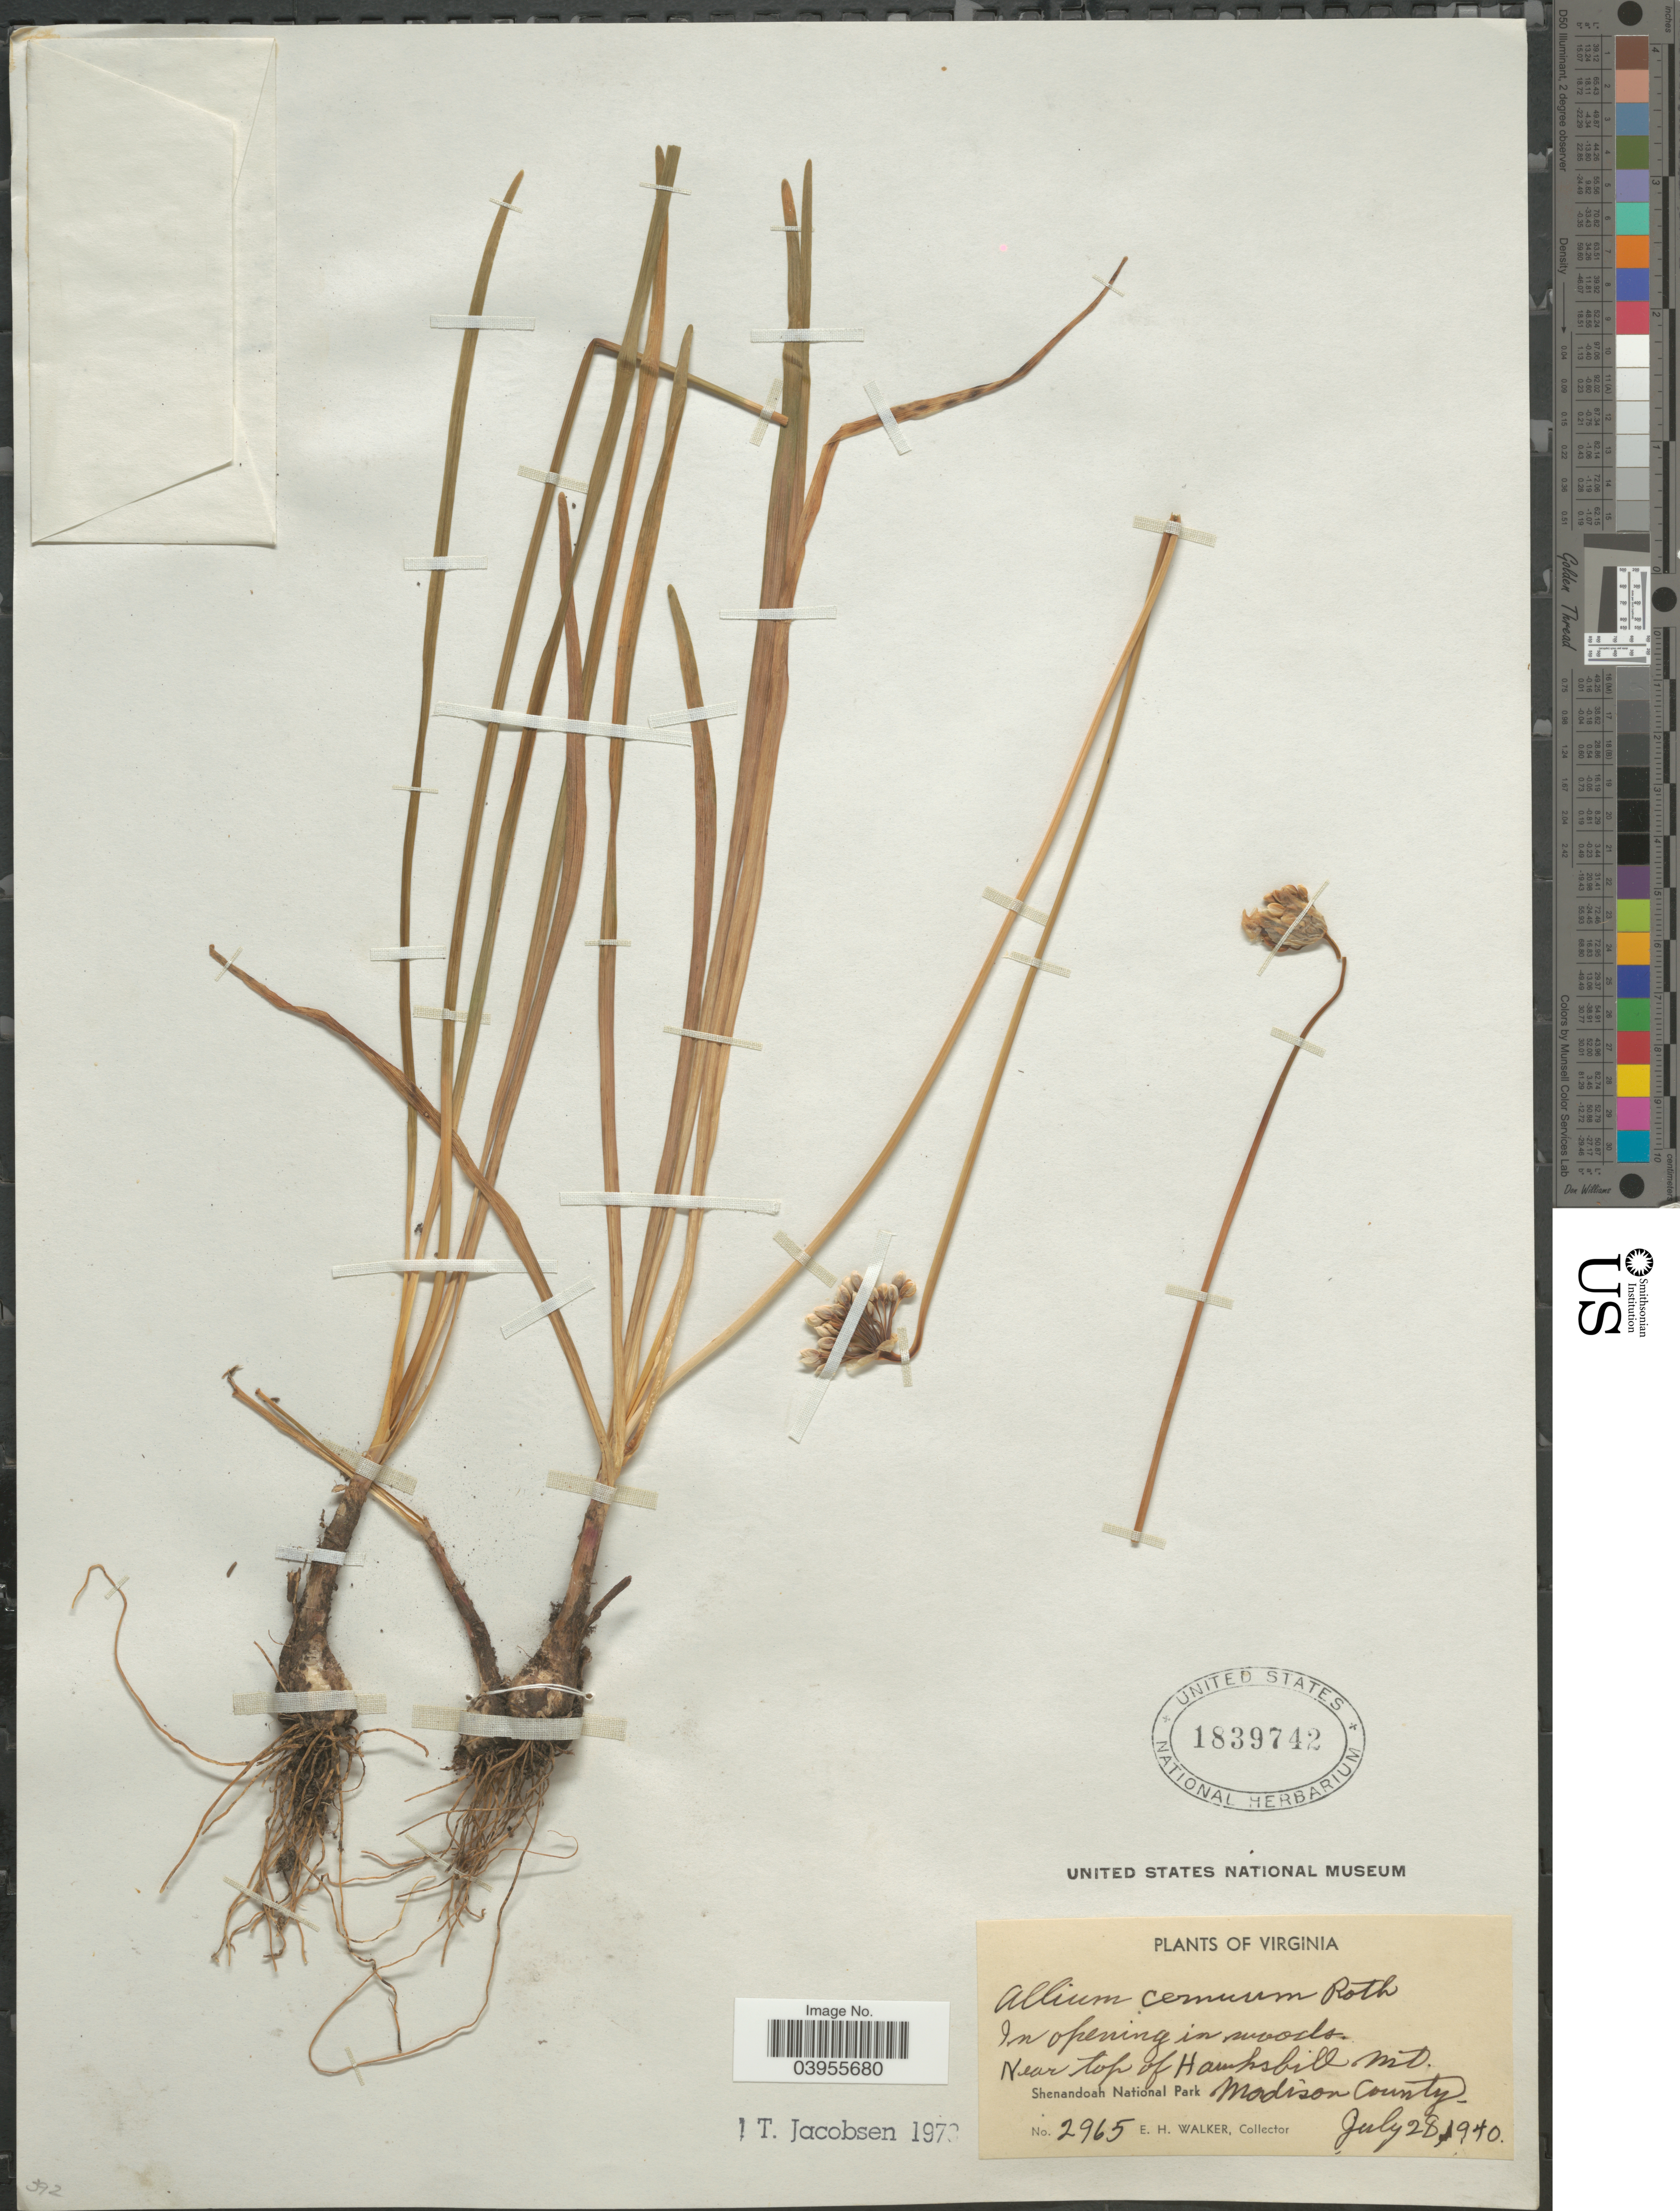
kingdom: Plantae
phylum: Tracheophyta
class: Liliopsida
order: Asparagales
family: Amaryllidaceae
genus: Allium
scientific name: Allium cernuum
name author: Roth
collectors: E. H. Walker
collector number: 2965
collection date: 1940-07-28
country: United States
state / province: Virginia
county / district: Madison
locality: Near top of Hawksbill Mt. Shenandoah National Park. Madison County.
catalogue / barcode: US 1839742